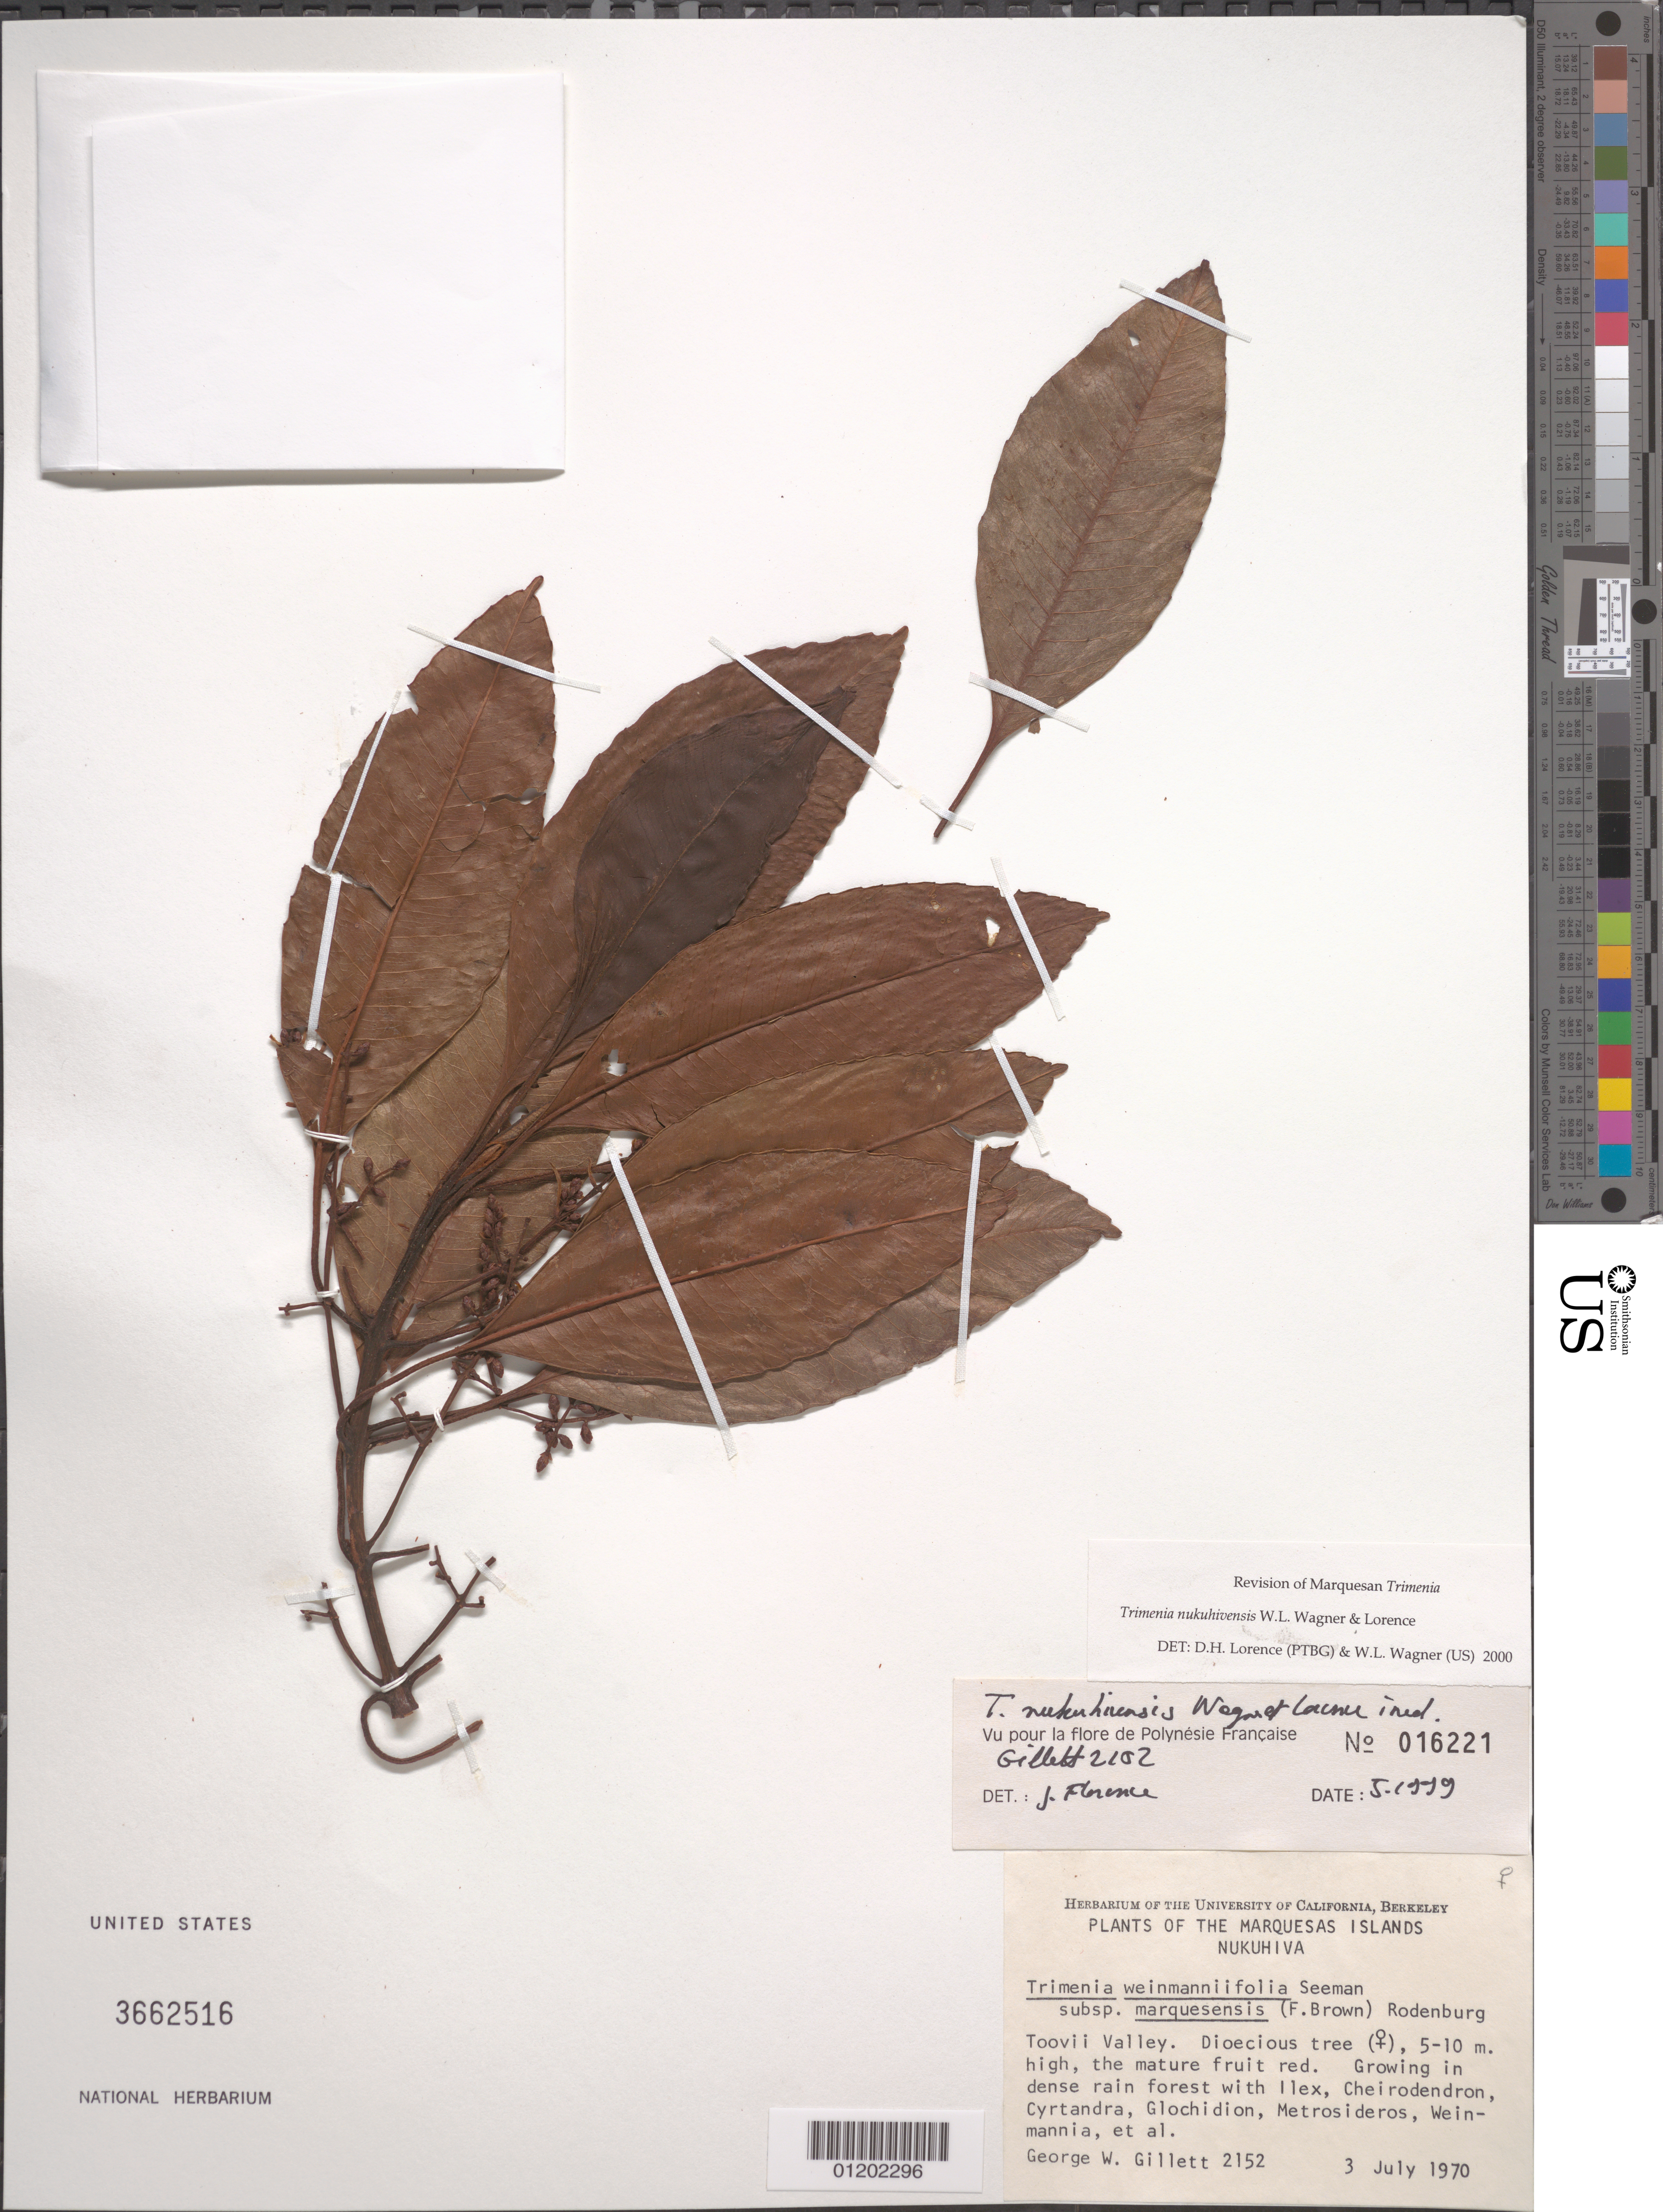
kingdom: Plantae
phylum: Tracheophyta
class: Magnoliopsida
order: Austrobaileyales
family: Trimeniaceae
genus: Trimenia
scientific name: Trimenia nukuhivensis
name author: W.L. Wagner & Lorence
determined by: Wagner, W. L.; Lorence, David H.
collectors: G. Gillett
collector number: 2152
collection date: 1970-07-03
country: French Polynesia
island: Nuku Hiva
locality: Toovii Valley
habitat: Dense rain forest with Ilex, Cheirodendron, Cyrtandra, Glochidion, Metrosideros, Weinmannia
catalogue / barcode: US 3662516